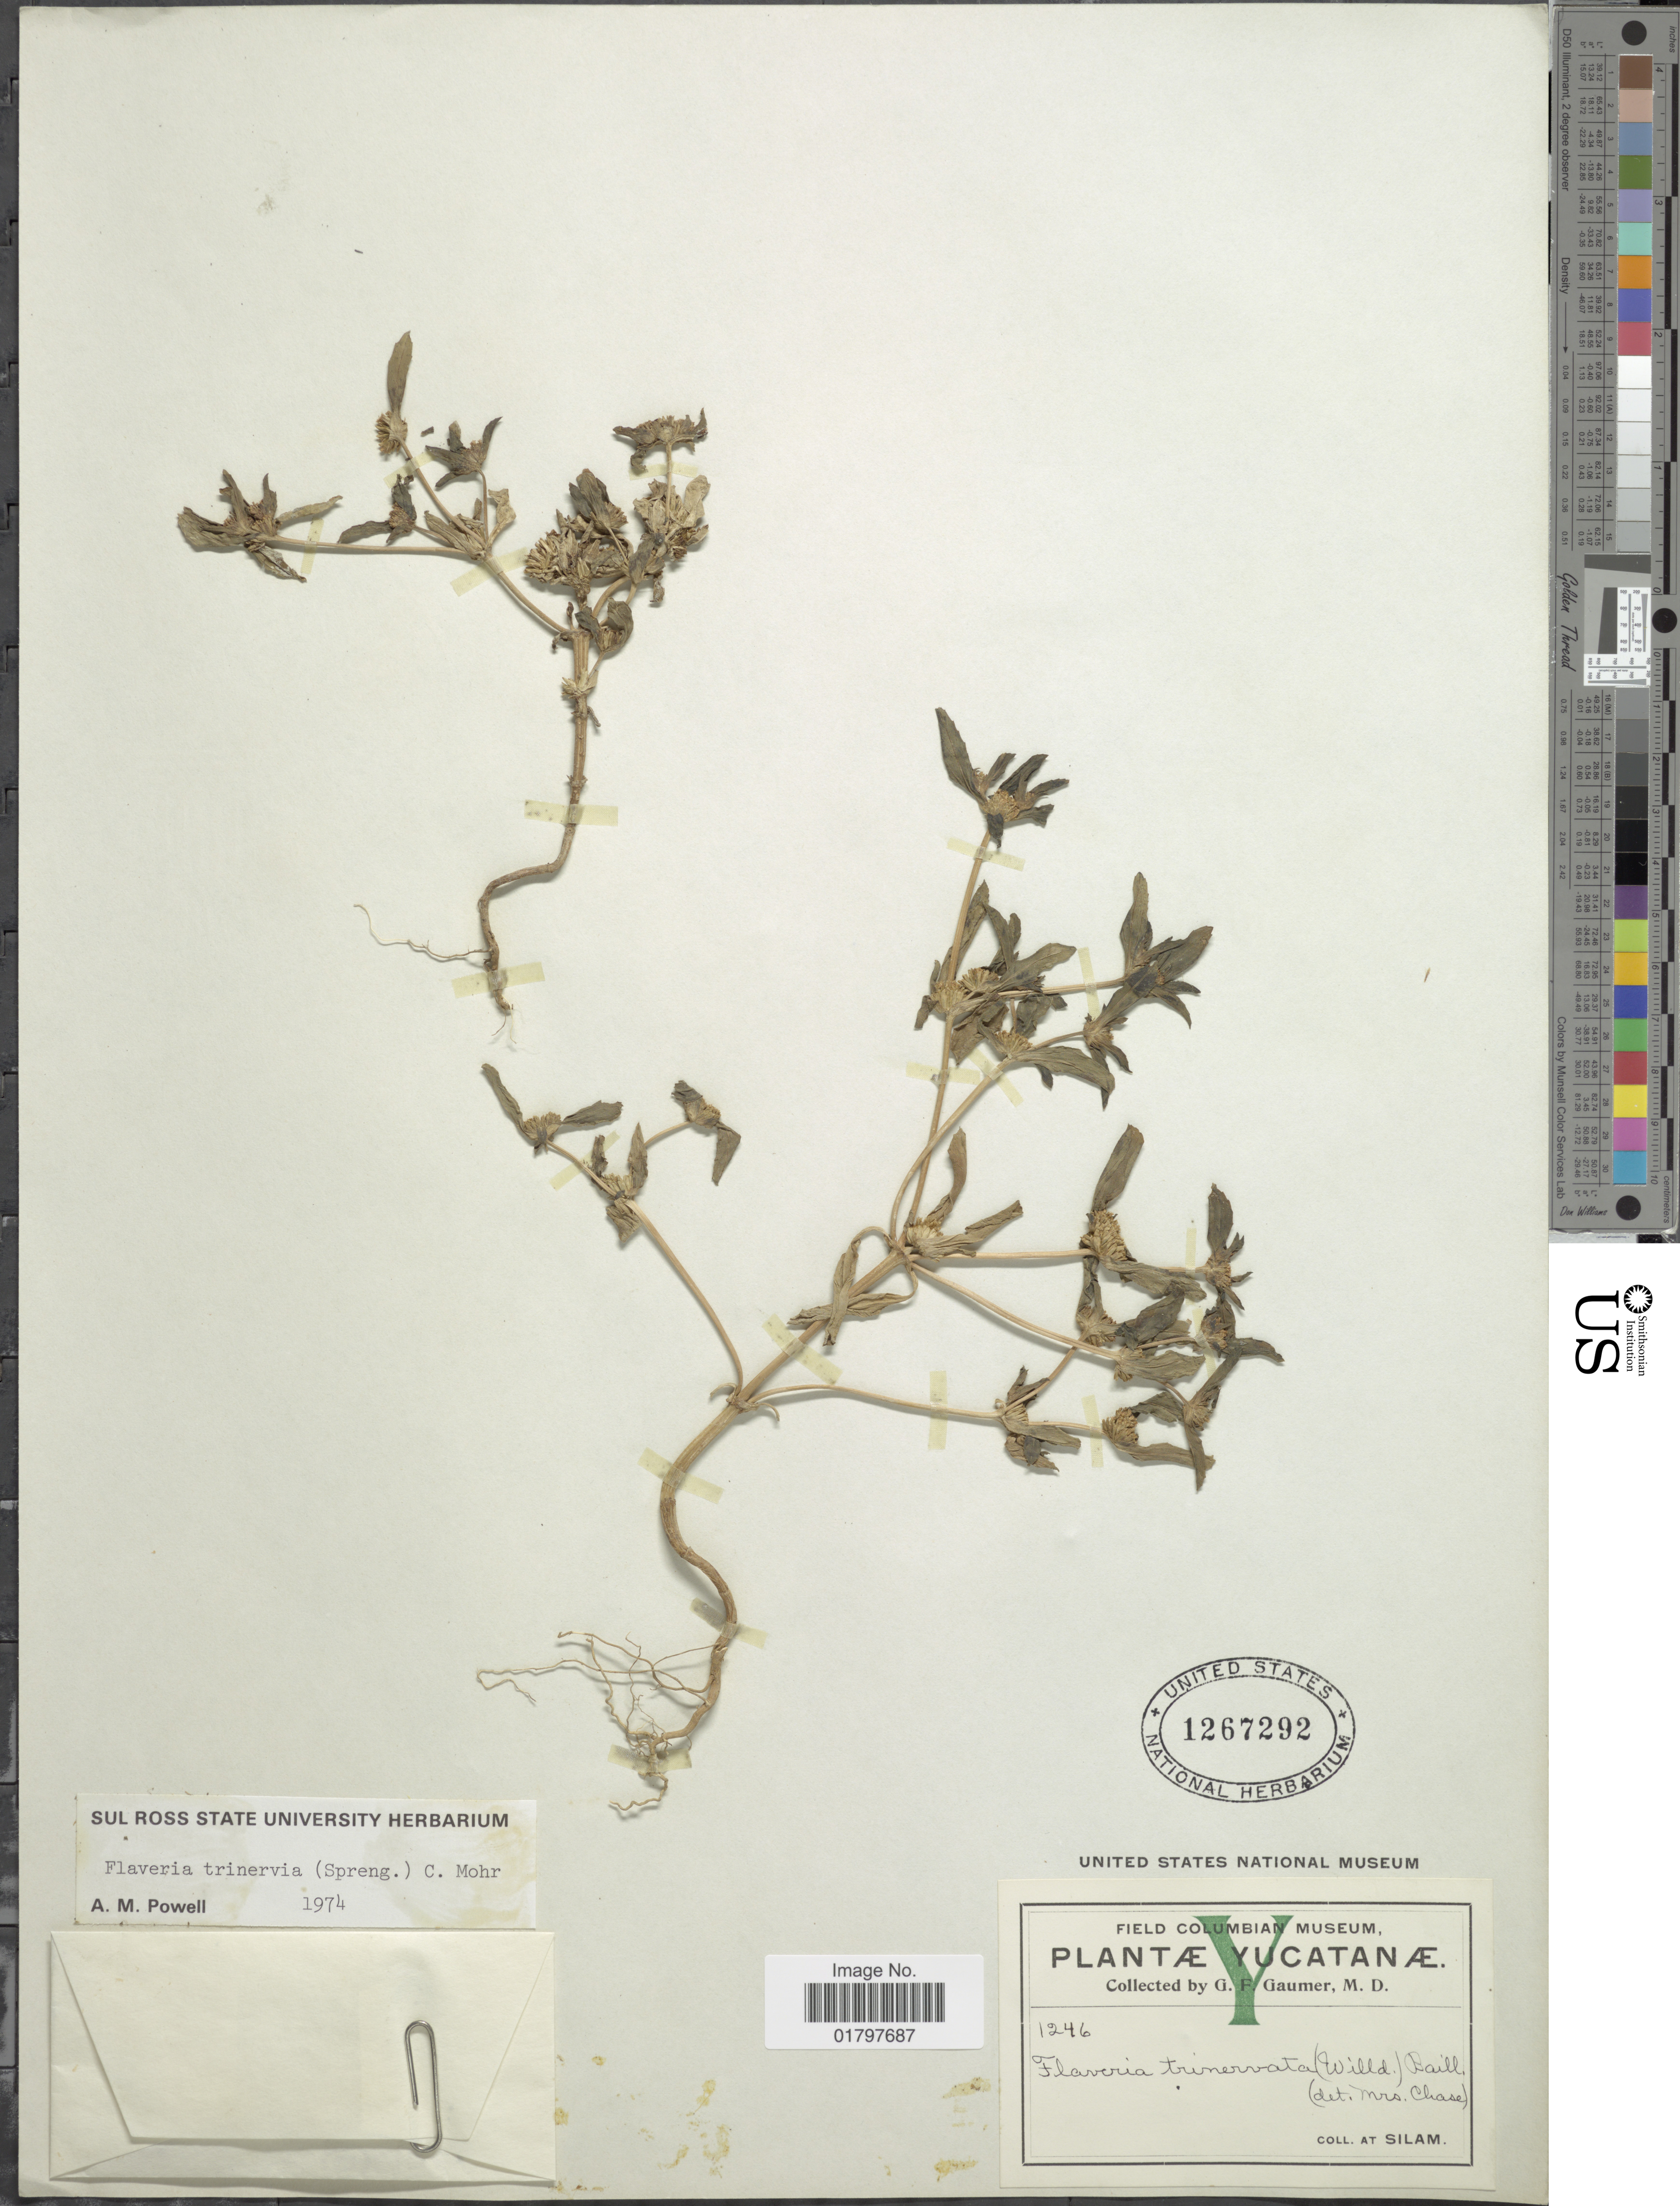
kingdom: Plantae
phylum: Tracheophyta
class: Magnoliopsida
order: Asterales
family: Asteraceae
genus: Flaveria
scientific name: Flaveria trinervia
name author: (Spreng.) C. Mohr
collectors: G. F. Gaumer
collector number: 1246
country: Mexico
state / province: Yucatán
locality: At Silam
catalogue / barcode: US 1267292